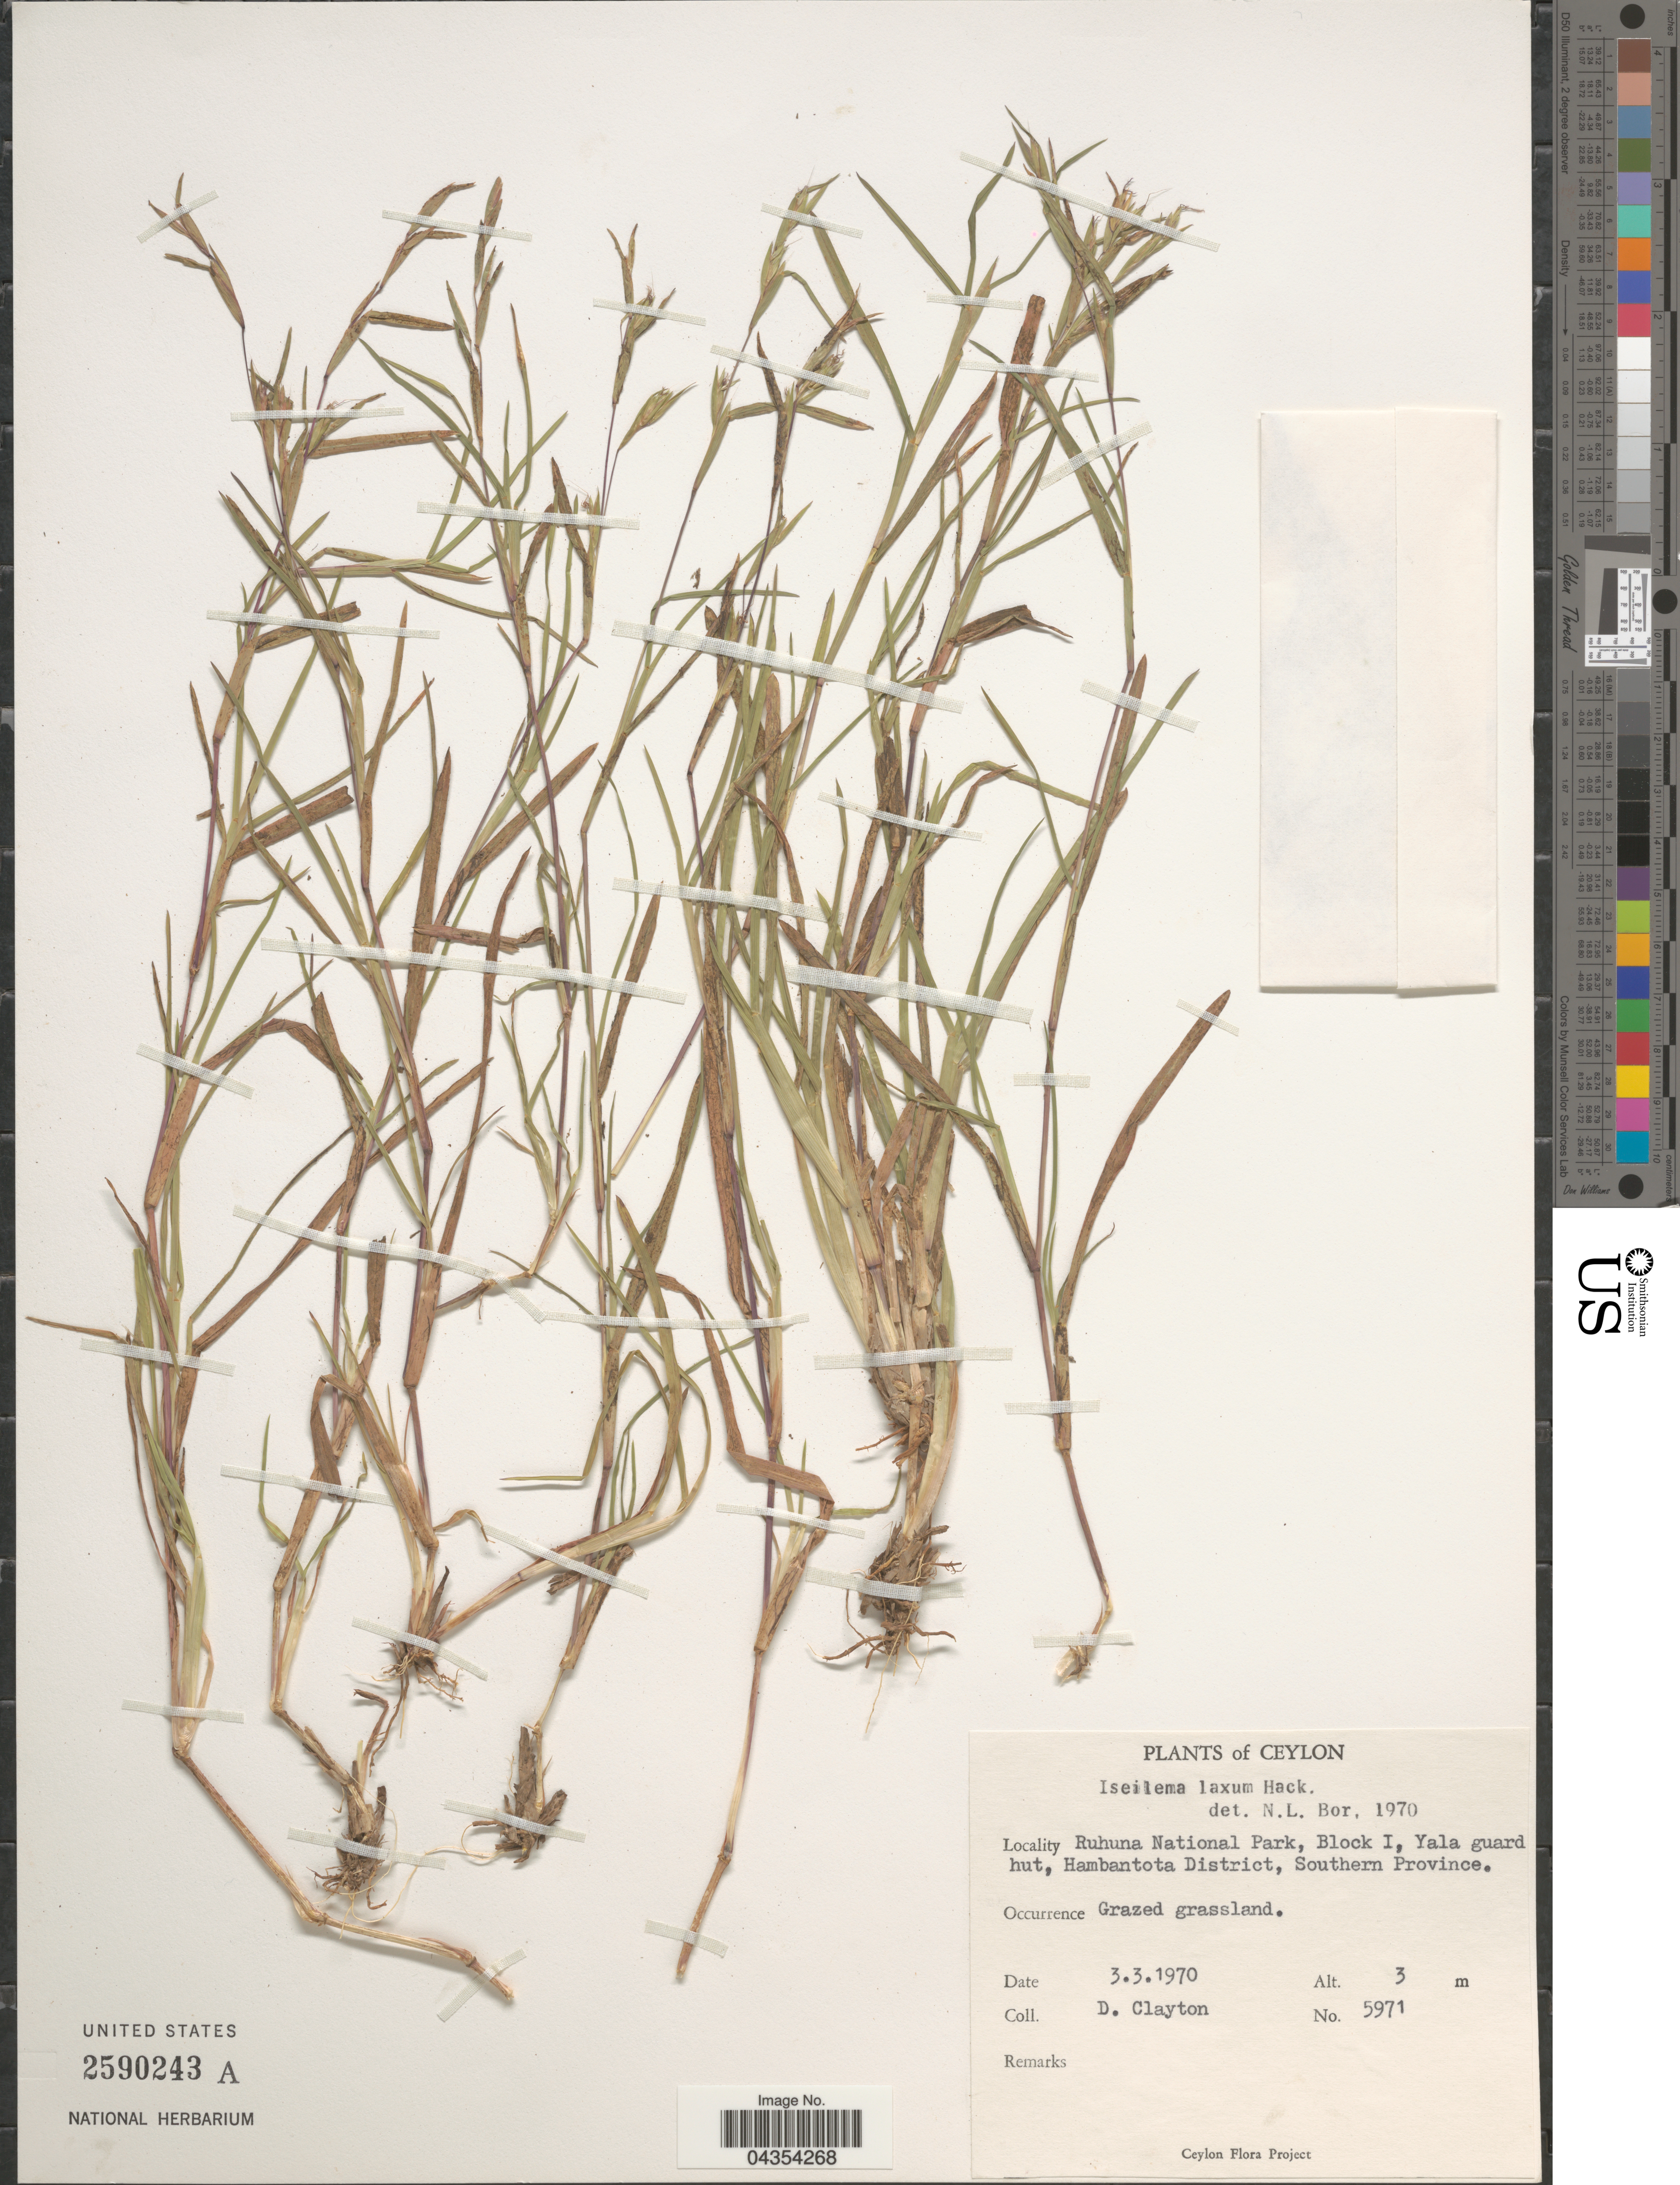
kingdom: Plantae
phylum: Tracheophyta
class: Liliopsida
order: Poales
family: Poaceae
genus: Iseilema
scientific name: Iseilema jainiana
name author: P. Umam. & P. Daniel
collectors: D. Clayton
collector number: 5971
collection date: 1970-03-03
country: Sri Lanka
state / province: Southern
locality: Ceylon. Ruhuna National Park, Block I, Yala guard hut, Hambantota District.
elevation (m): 3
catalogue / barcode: US 2590243A